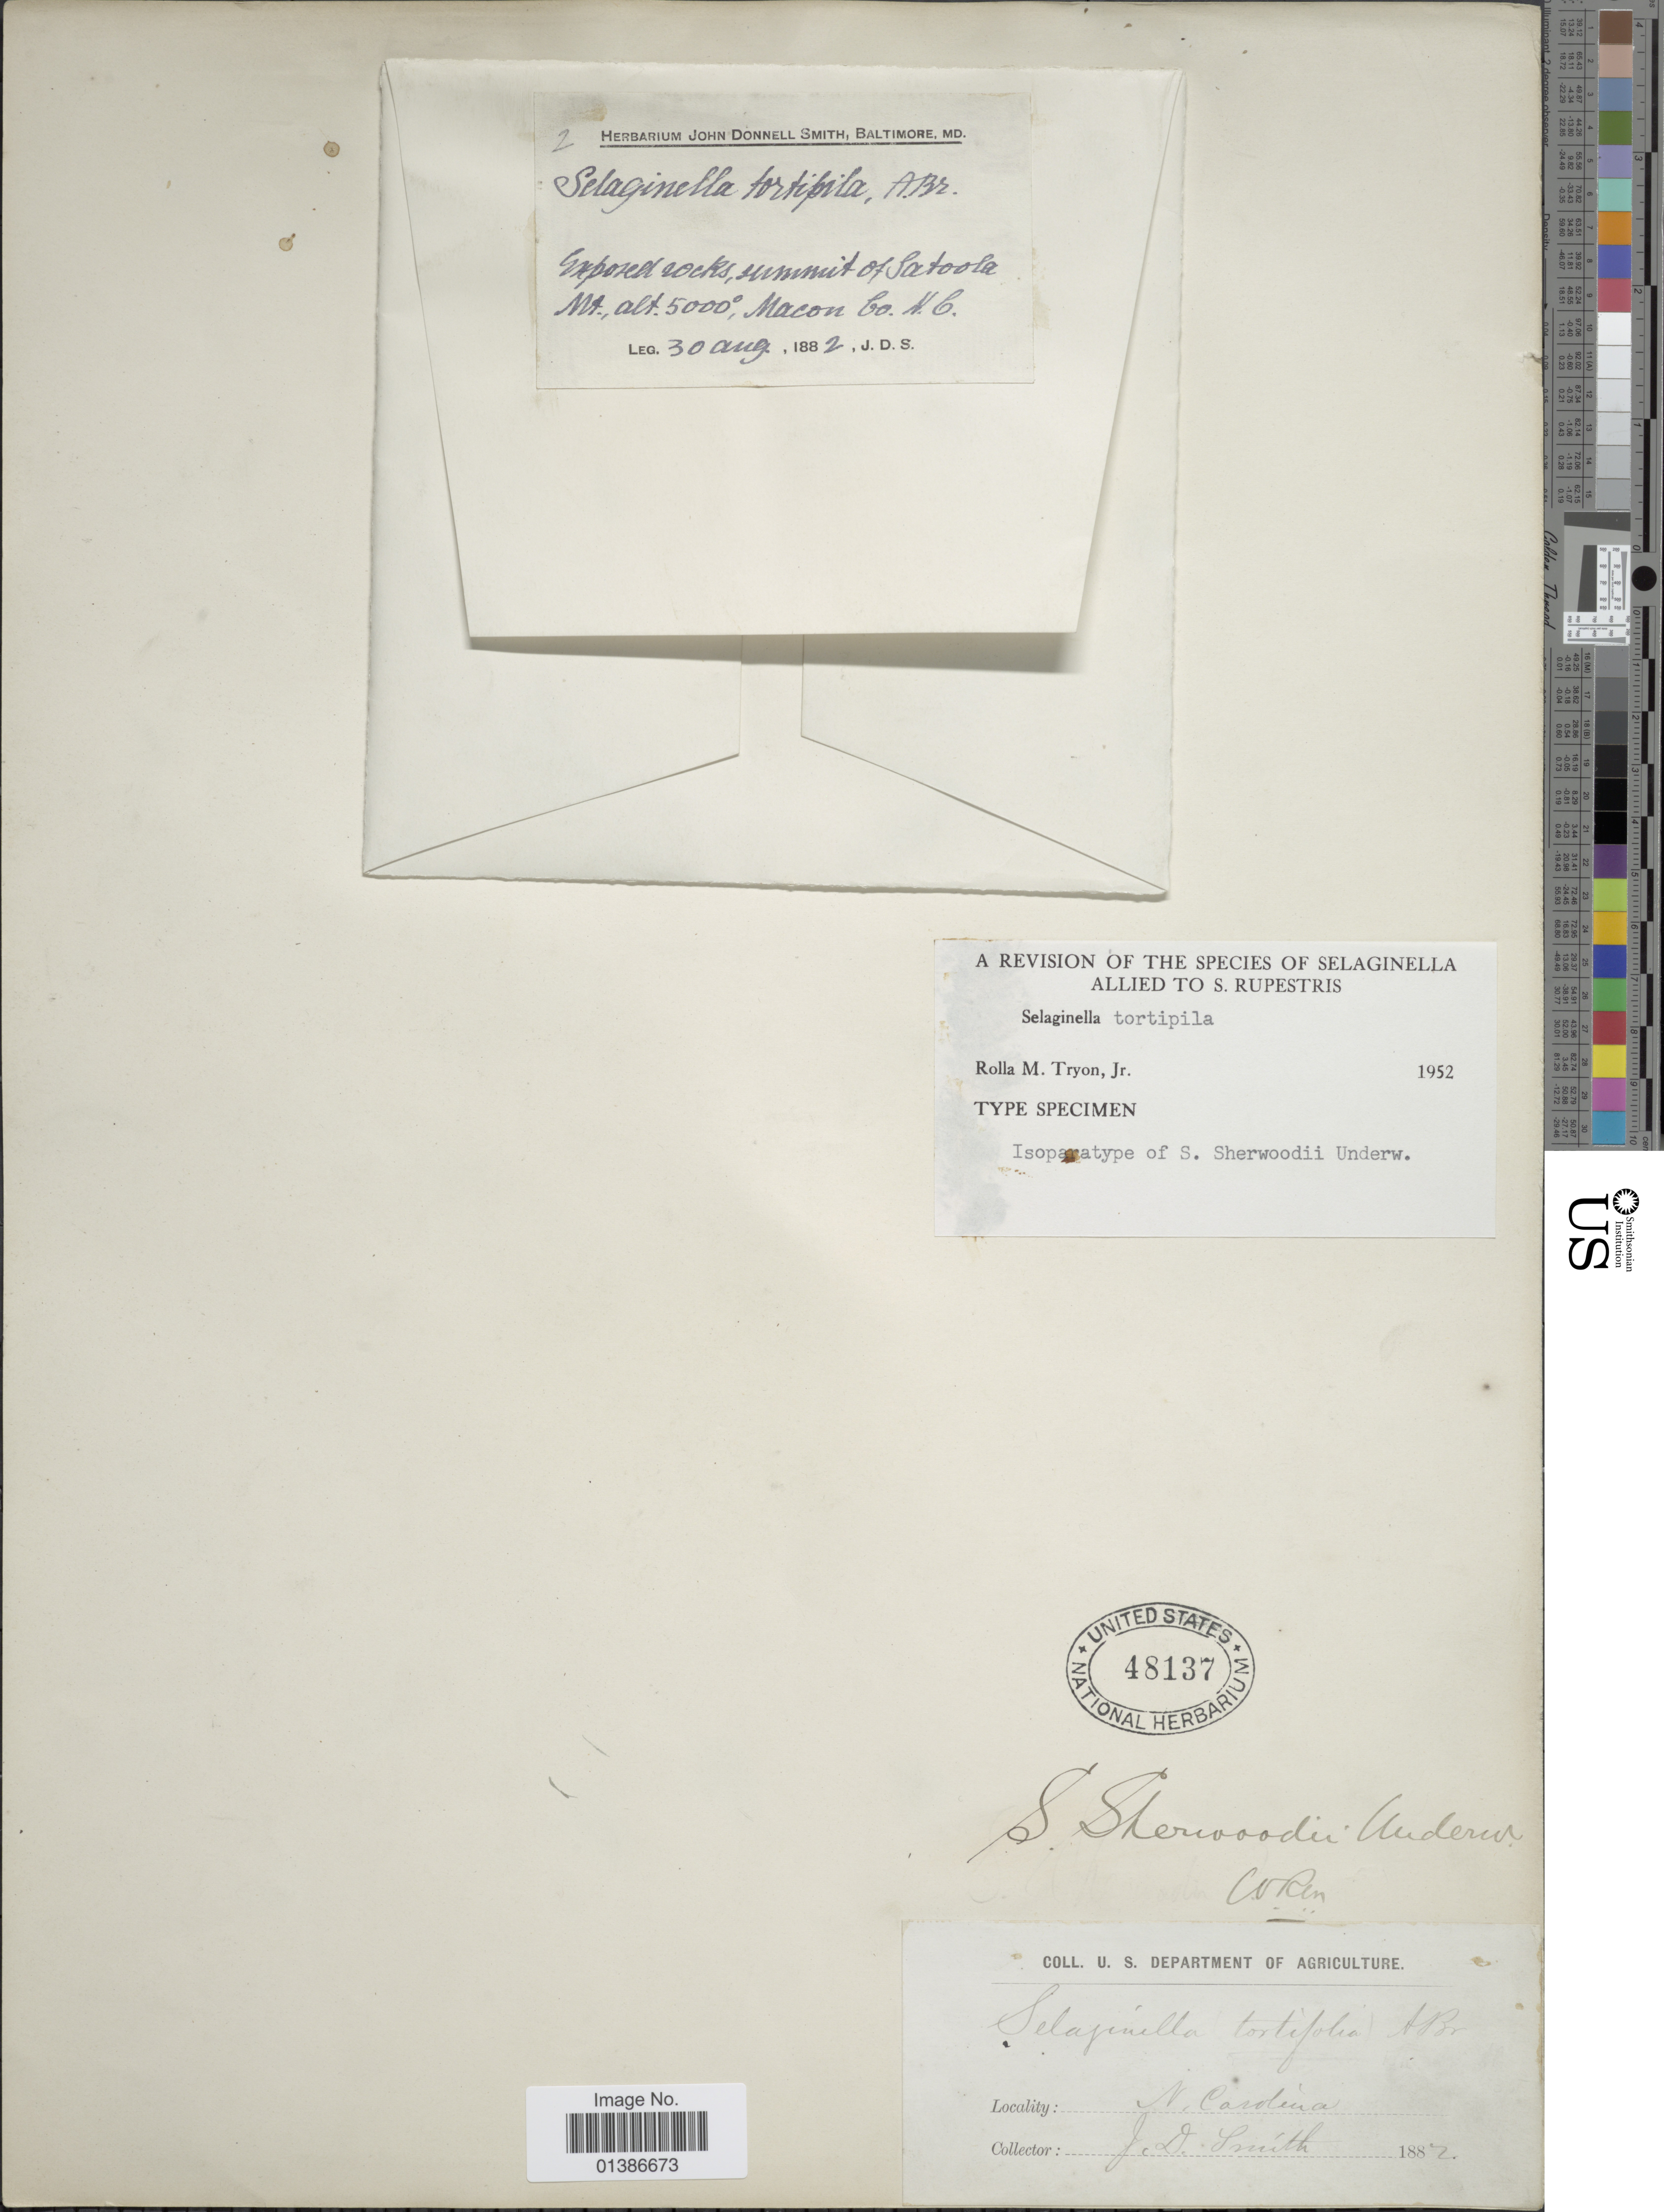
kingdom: Plantae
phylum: Tracheophyta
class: Lycopodiopsida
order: Selaginellales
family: Selaginellaceae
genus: Selaginella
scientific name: Selaginella tortipila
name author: A. Braun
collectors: J. D. Smith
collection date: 1882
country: United States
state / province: North Carolina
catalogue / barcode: US 48137